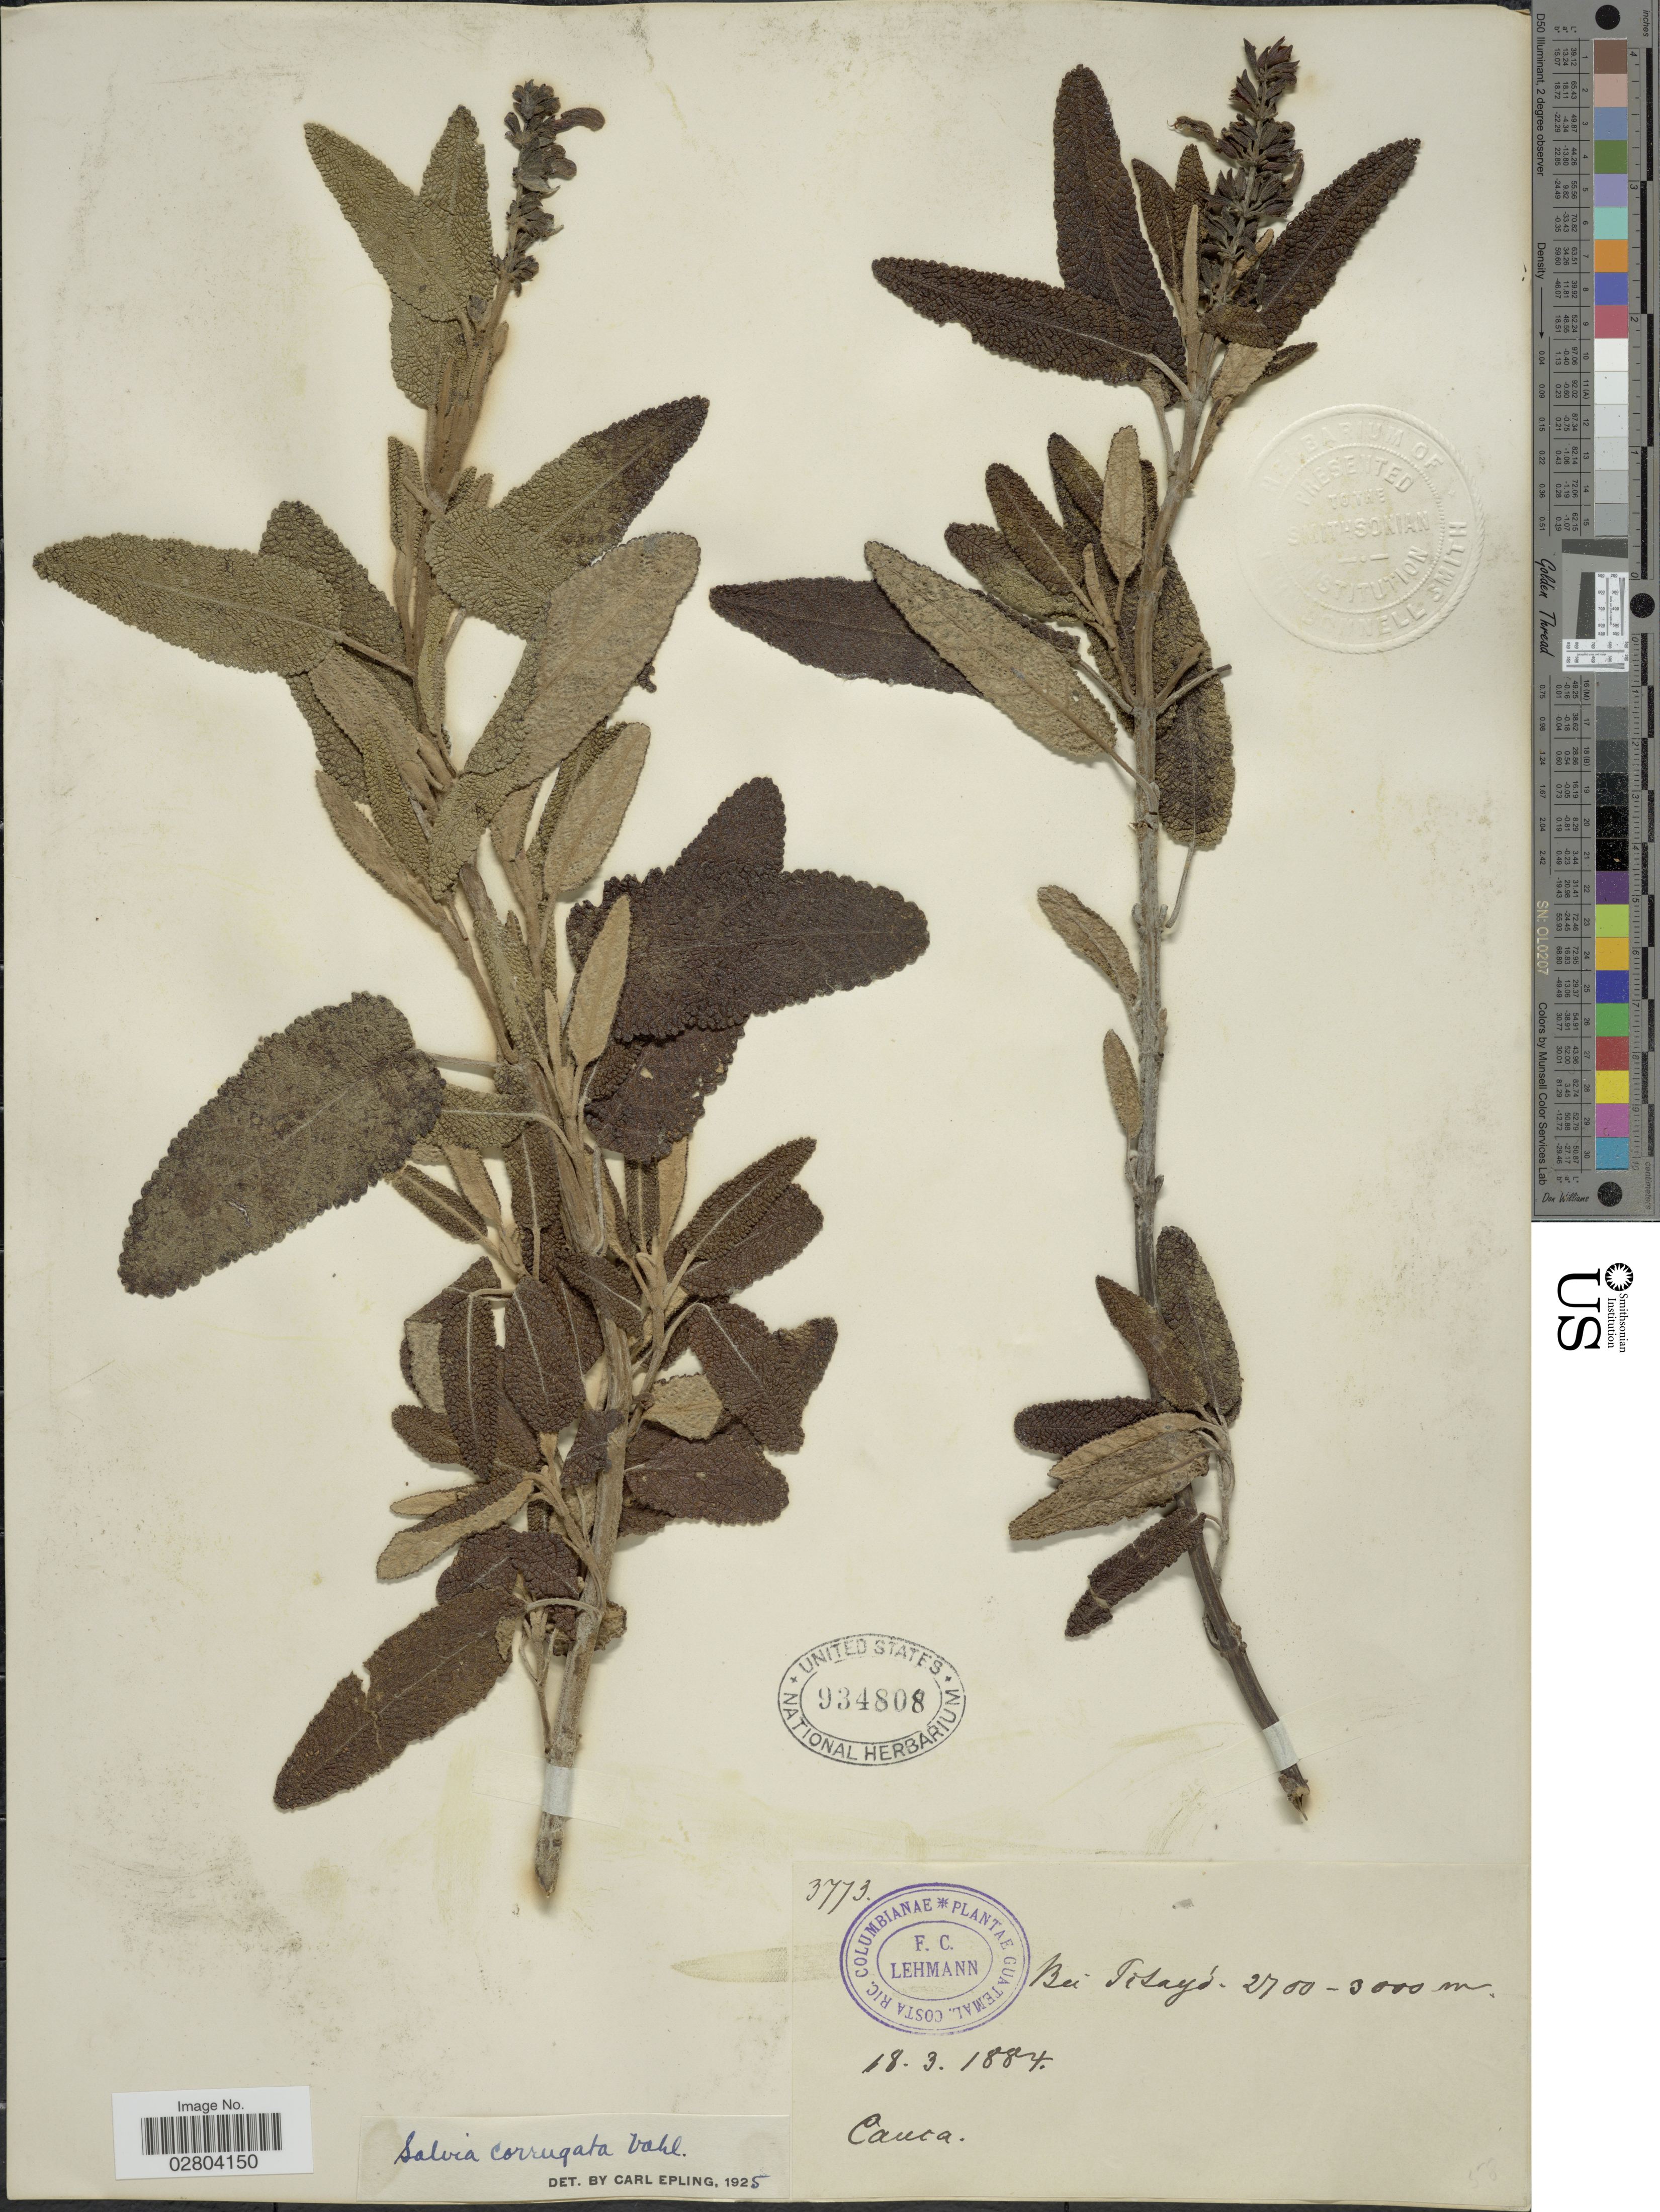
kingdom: Plantae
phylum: Tracheophyta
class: Magnoliopsida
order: Lamiales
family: Lamiaceae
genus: Salvia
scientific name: Salvia corrugata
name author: Vahl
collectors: F. C. Lehmann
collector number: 3773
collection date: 1884-03-18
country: Colombia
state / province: Cauca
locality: Bei Pitayo.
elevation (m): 2700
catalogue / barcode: US 934808